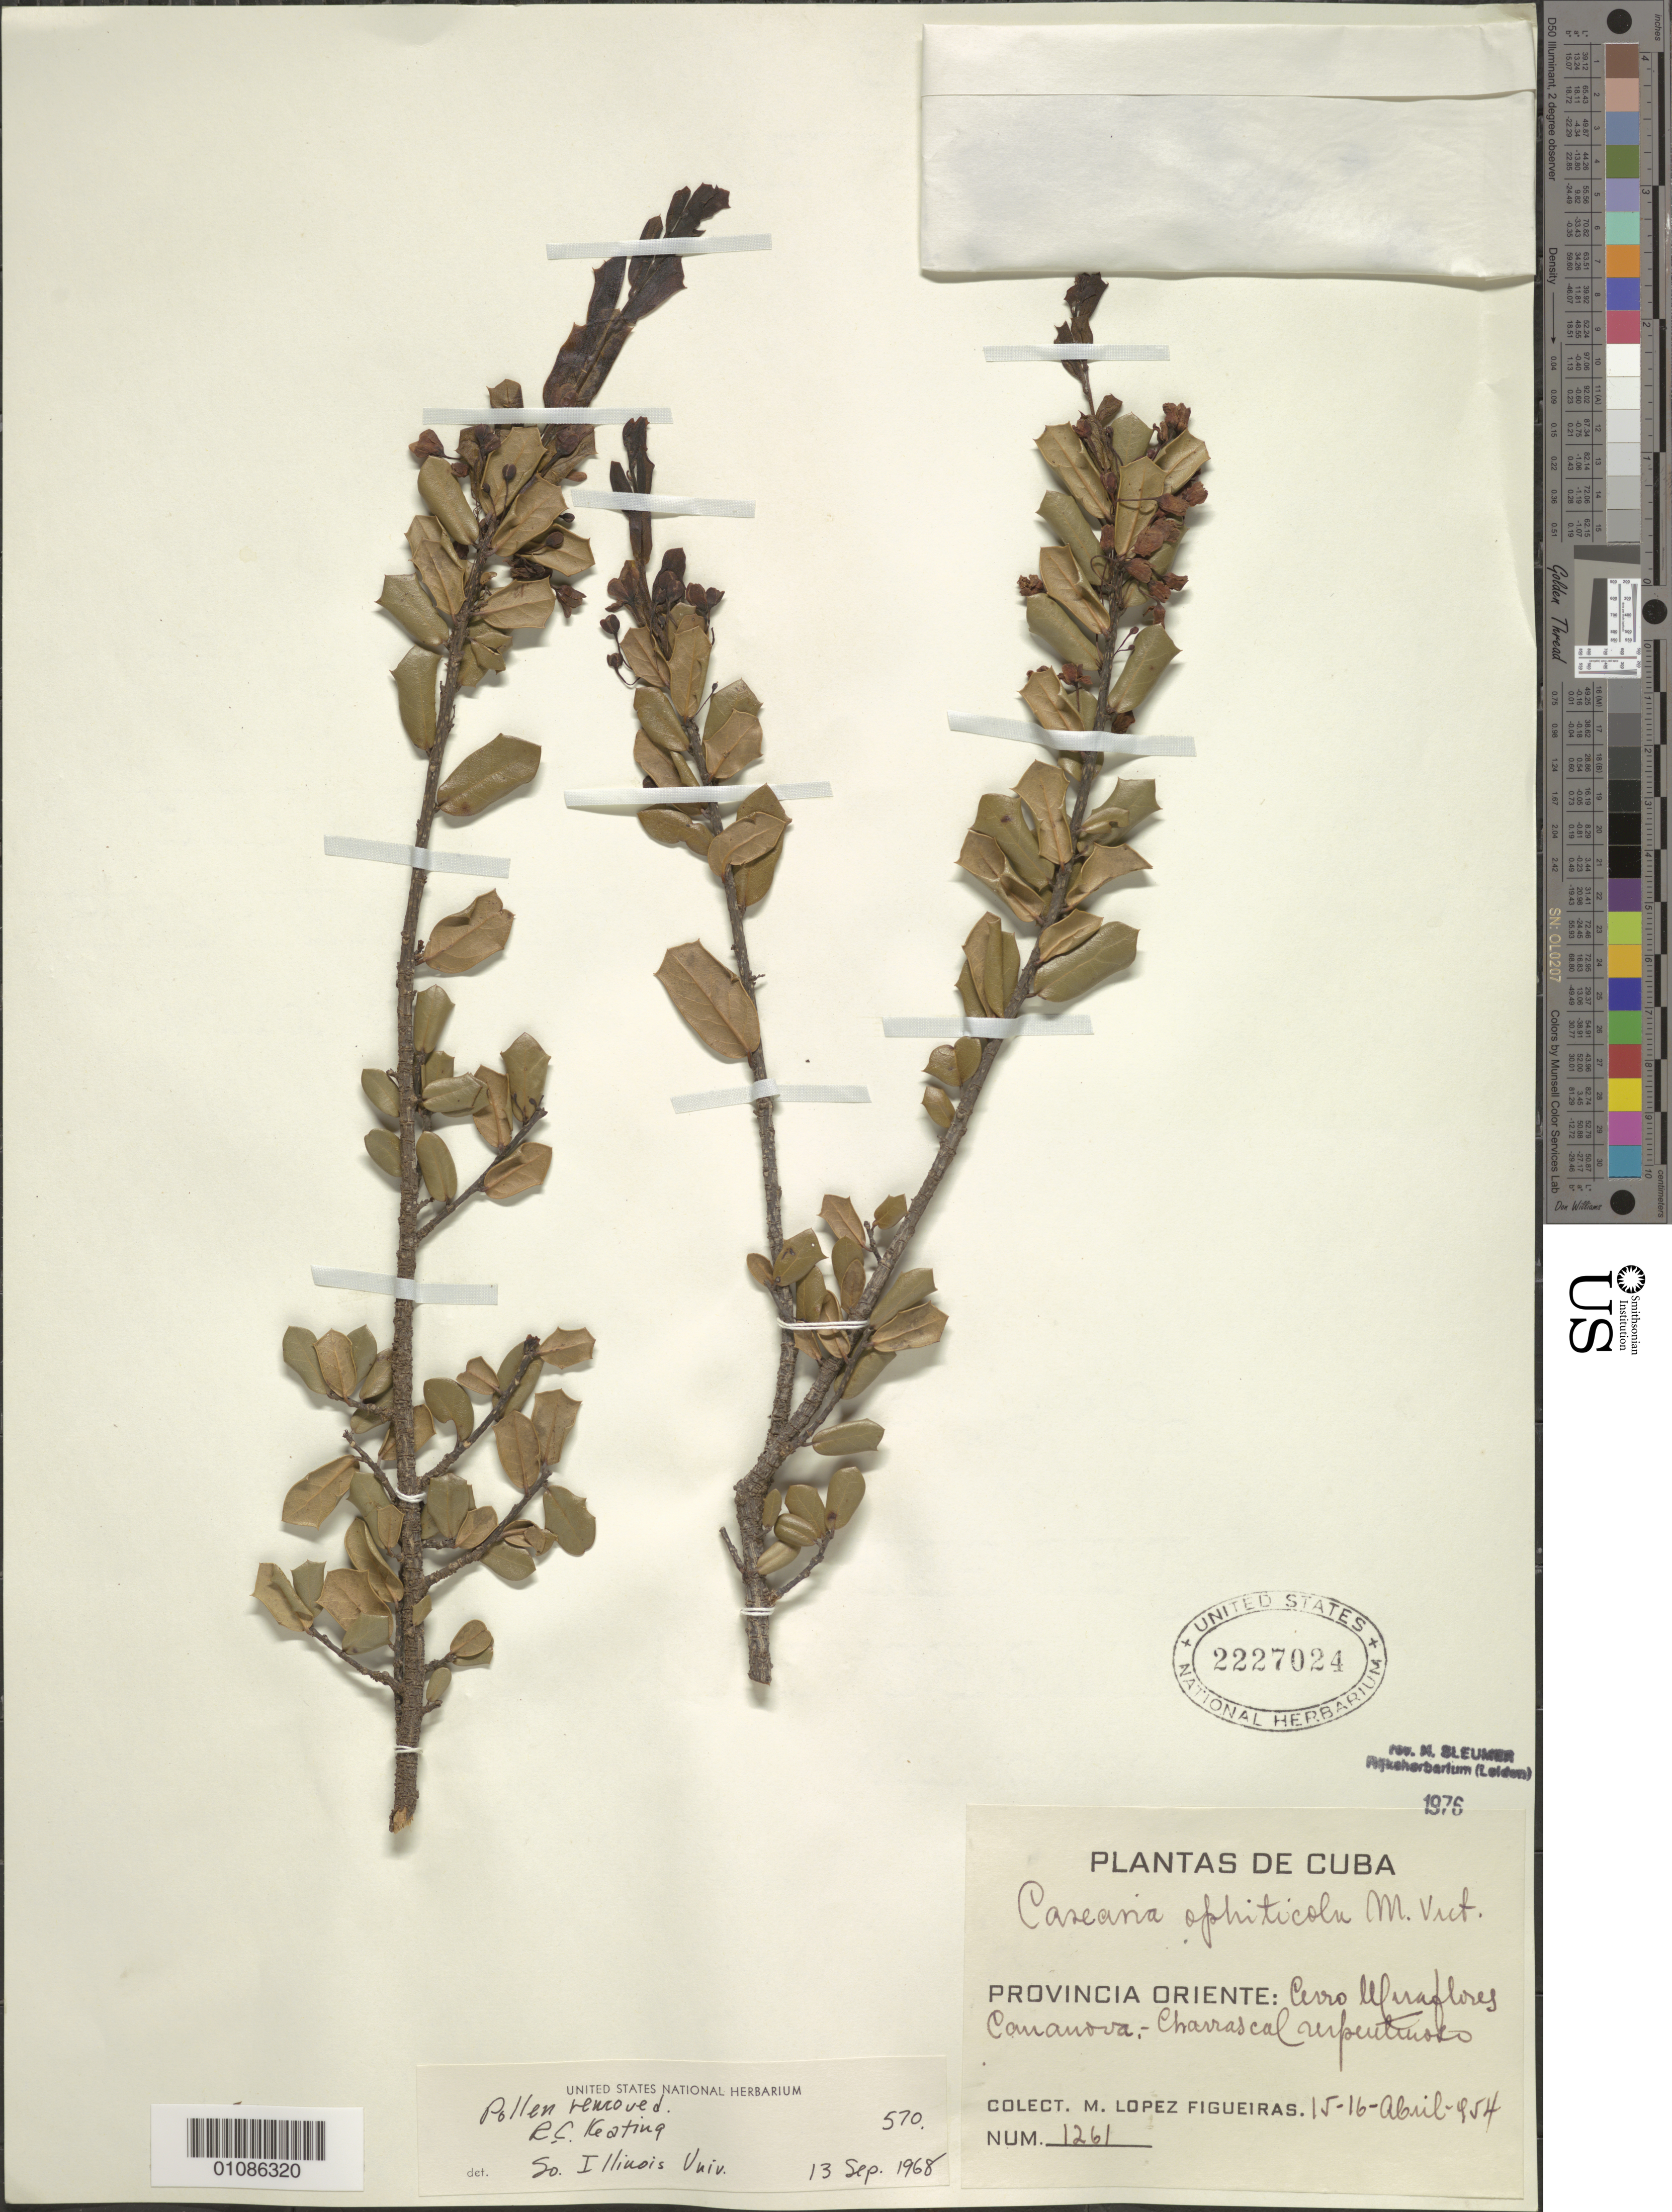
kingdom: Plantae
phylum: Tracheophyta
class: Magnoliopsida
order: Malpighiales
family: Salicaceae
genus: Casearia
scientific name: Casearia ophiticola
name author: Vict.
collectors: M. López Figueiras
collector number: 1261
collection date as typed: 15 Apr 1954 to 16 Apr 1954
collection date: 1954-04-15/1954-04-16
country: Cuba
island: Cuba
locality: Oriente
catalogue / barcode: US 2227024